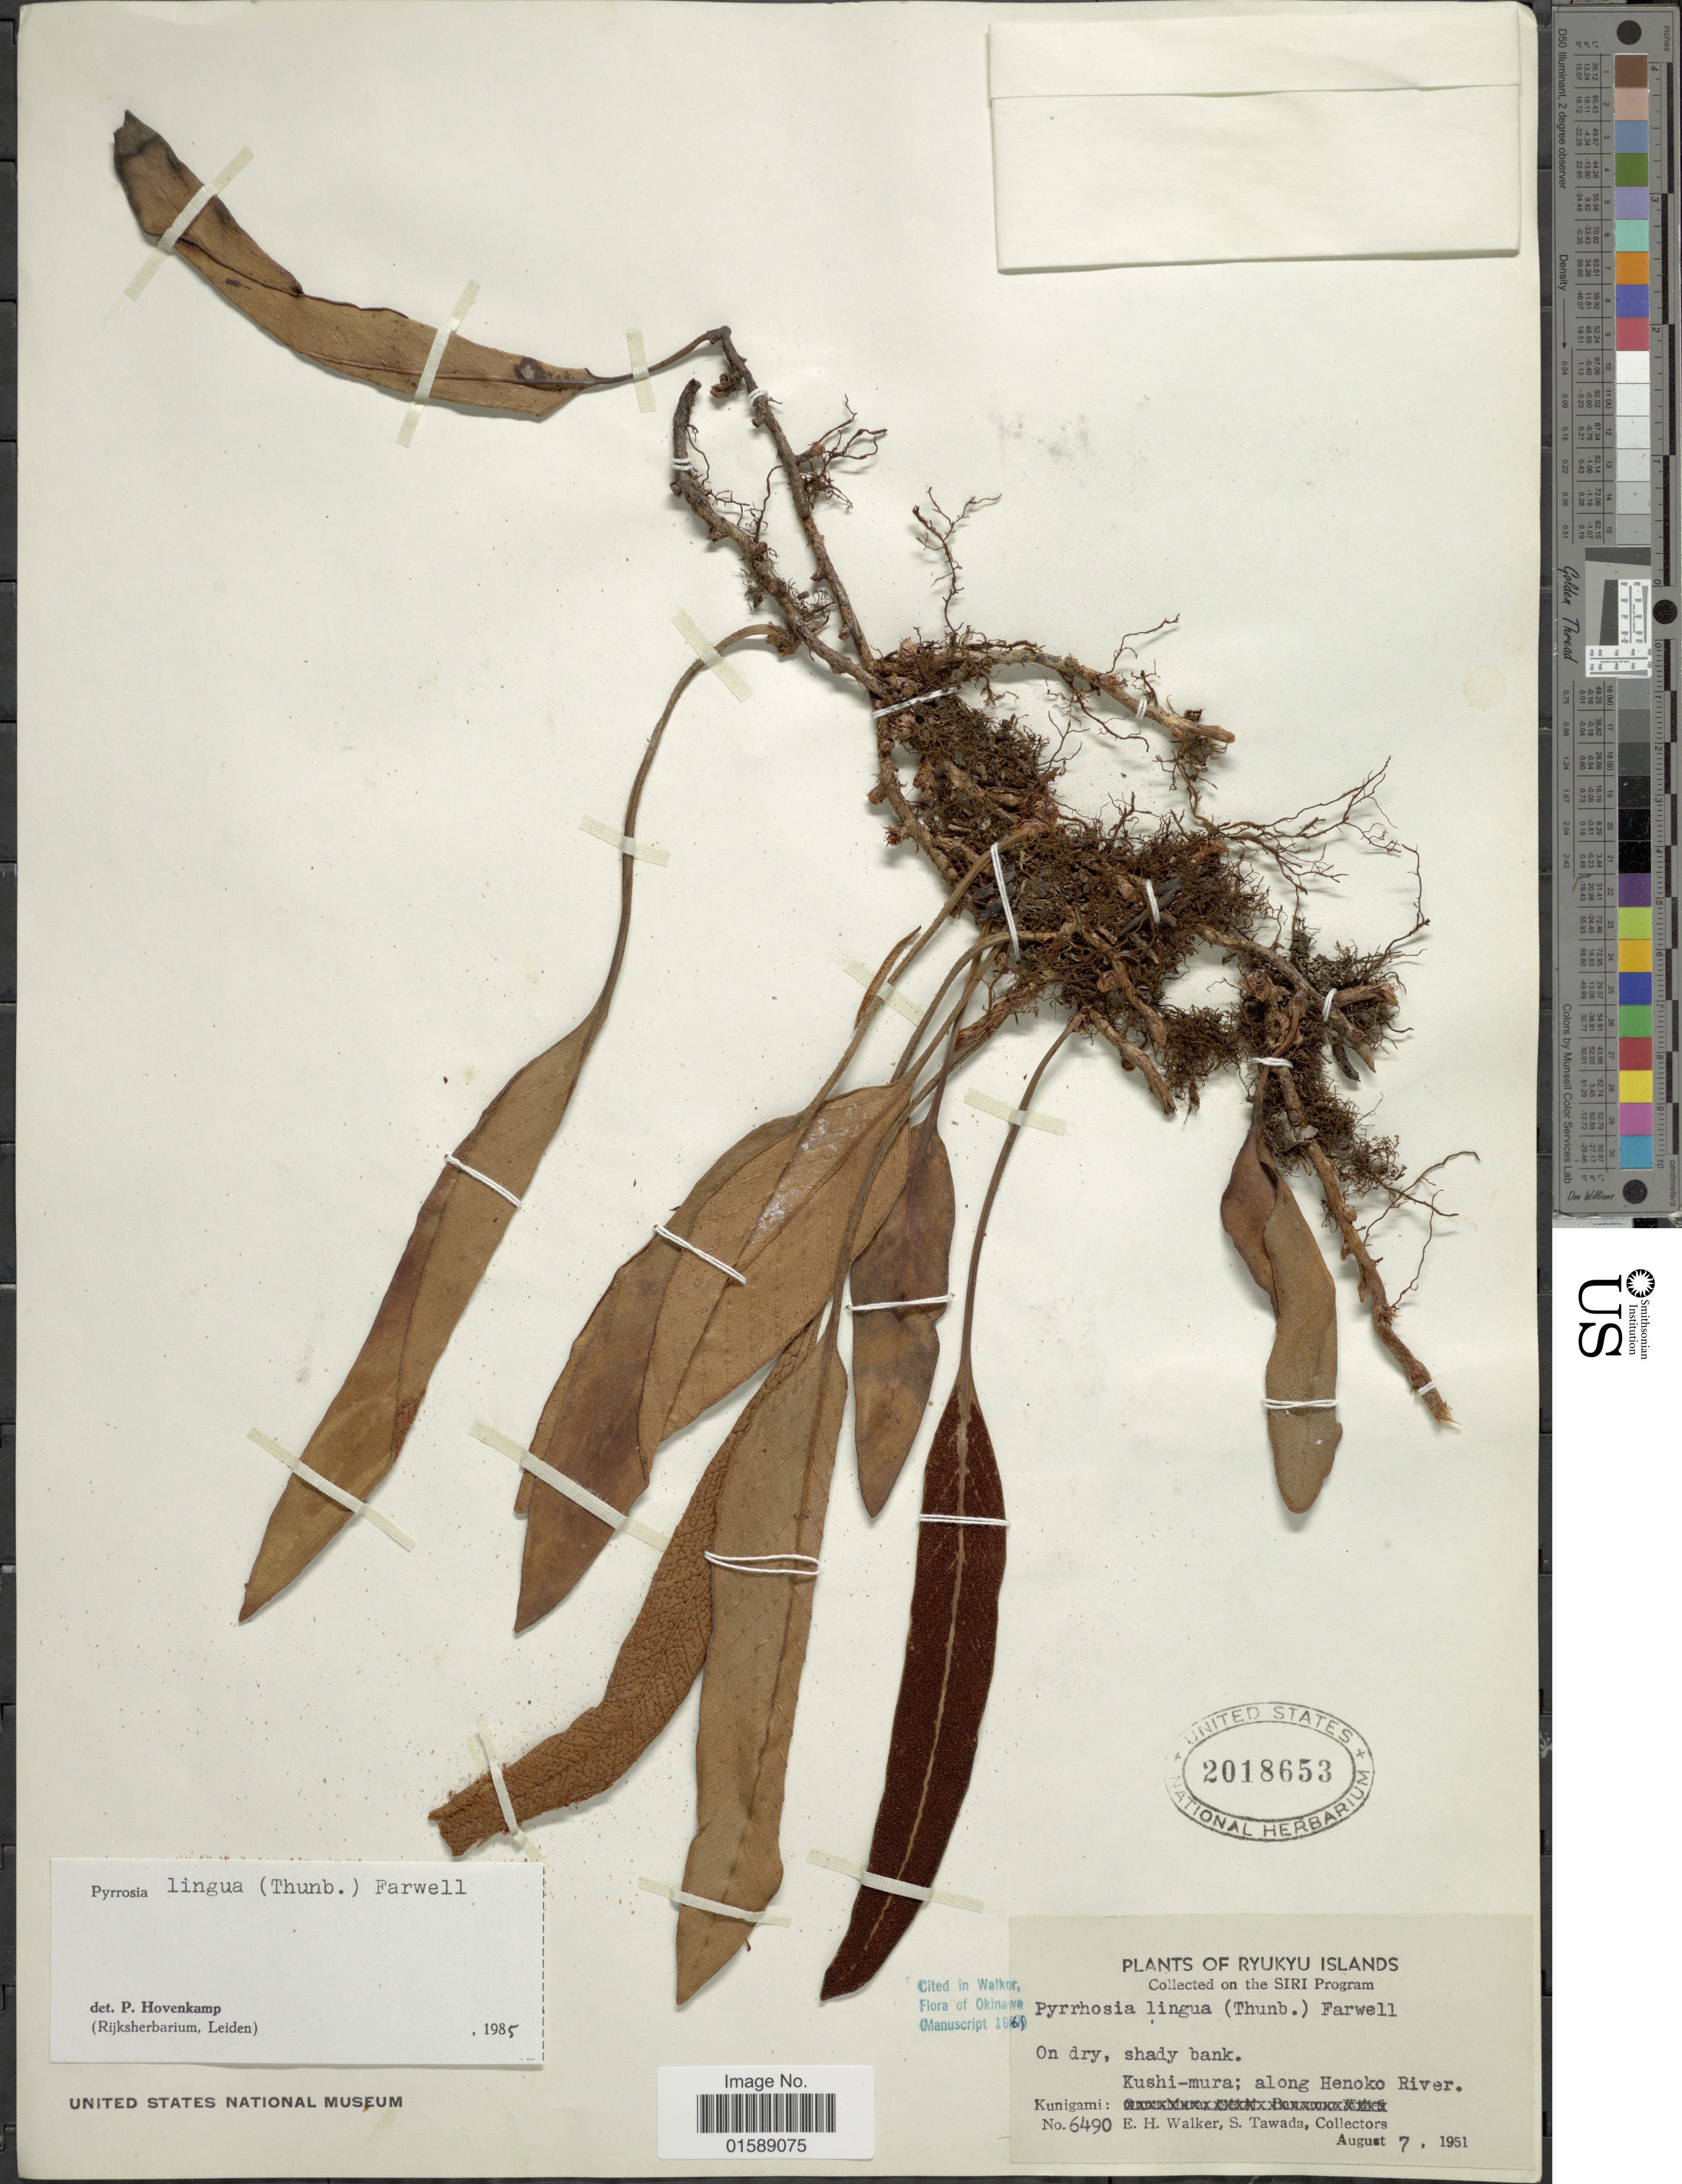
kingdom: Plantae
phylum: Tracheophyta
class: Polypodiopsida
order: Polypodiales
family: Polypodiaceae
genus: Pyrrosia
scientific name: Pyrrosia lingua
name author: (Thurb.) Farw.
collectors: E. H. Walker & S. Tawada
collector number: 6490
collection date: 1951-08-07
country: Japan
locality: Ryukyu Islands. Kushi-mura; along Henoko River. Kunigami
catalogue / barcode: US 2018653